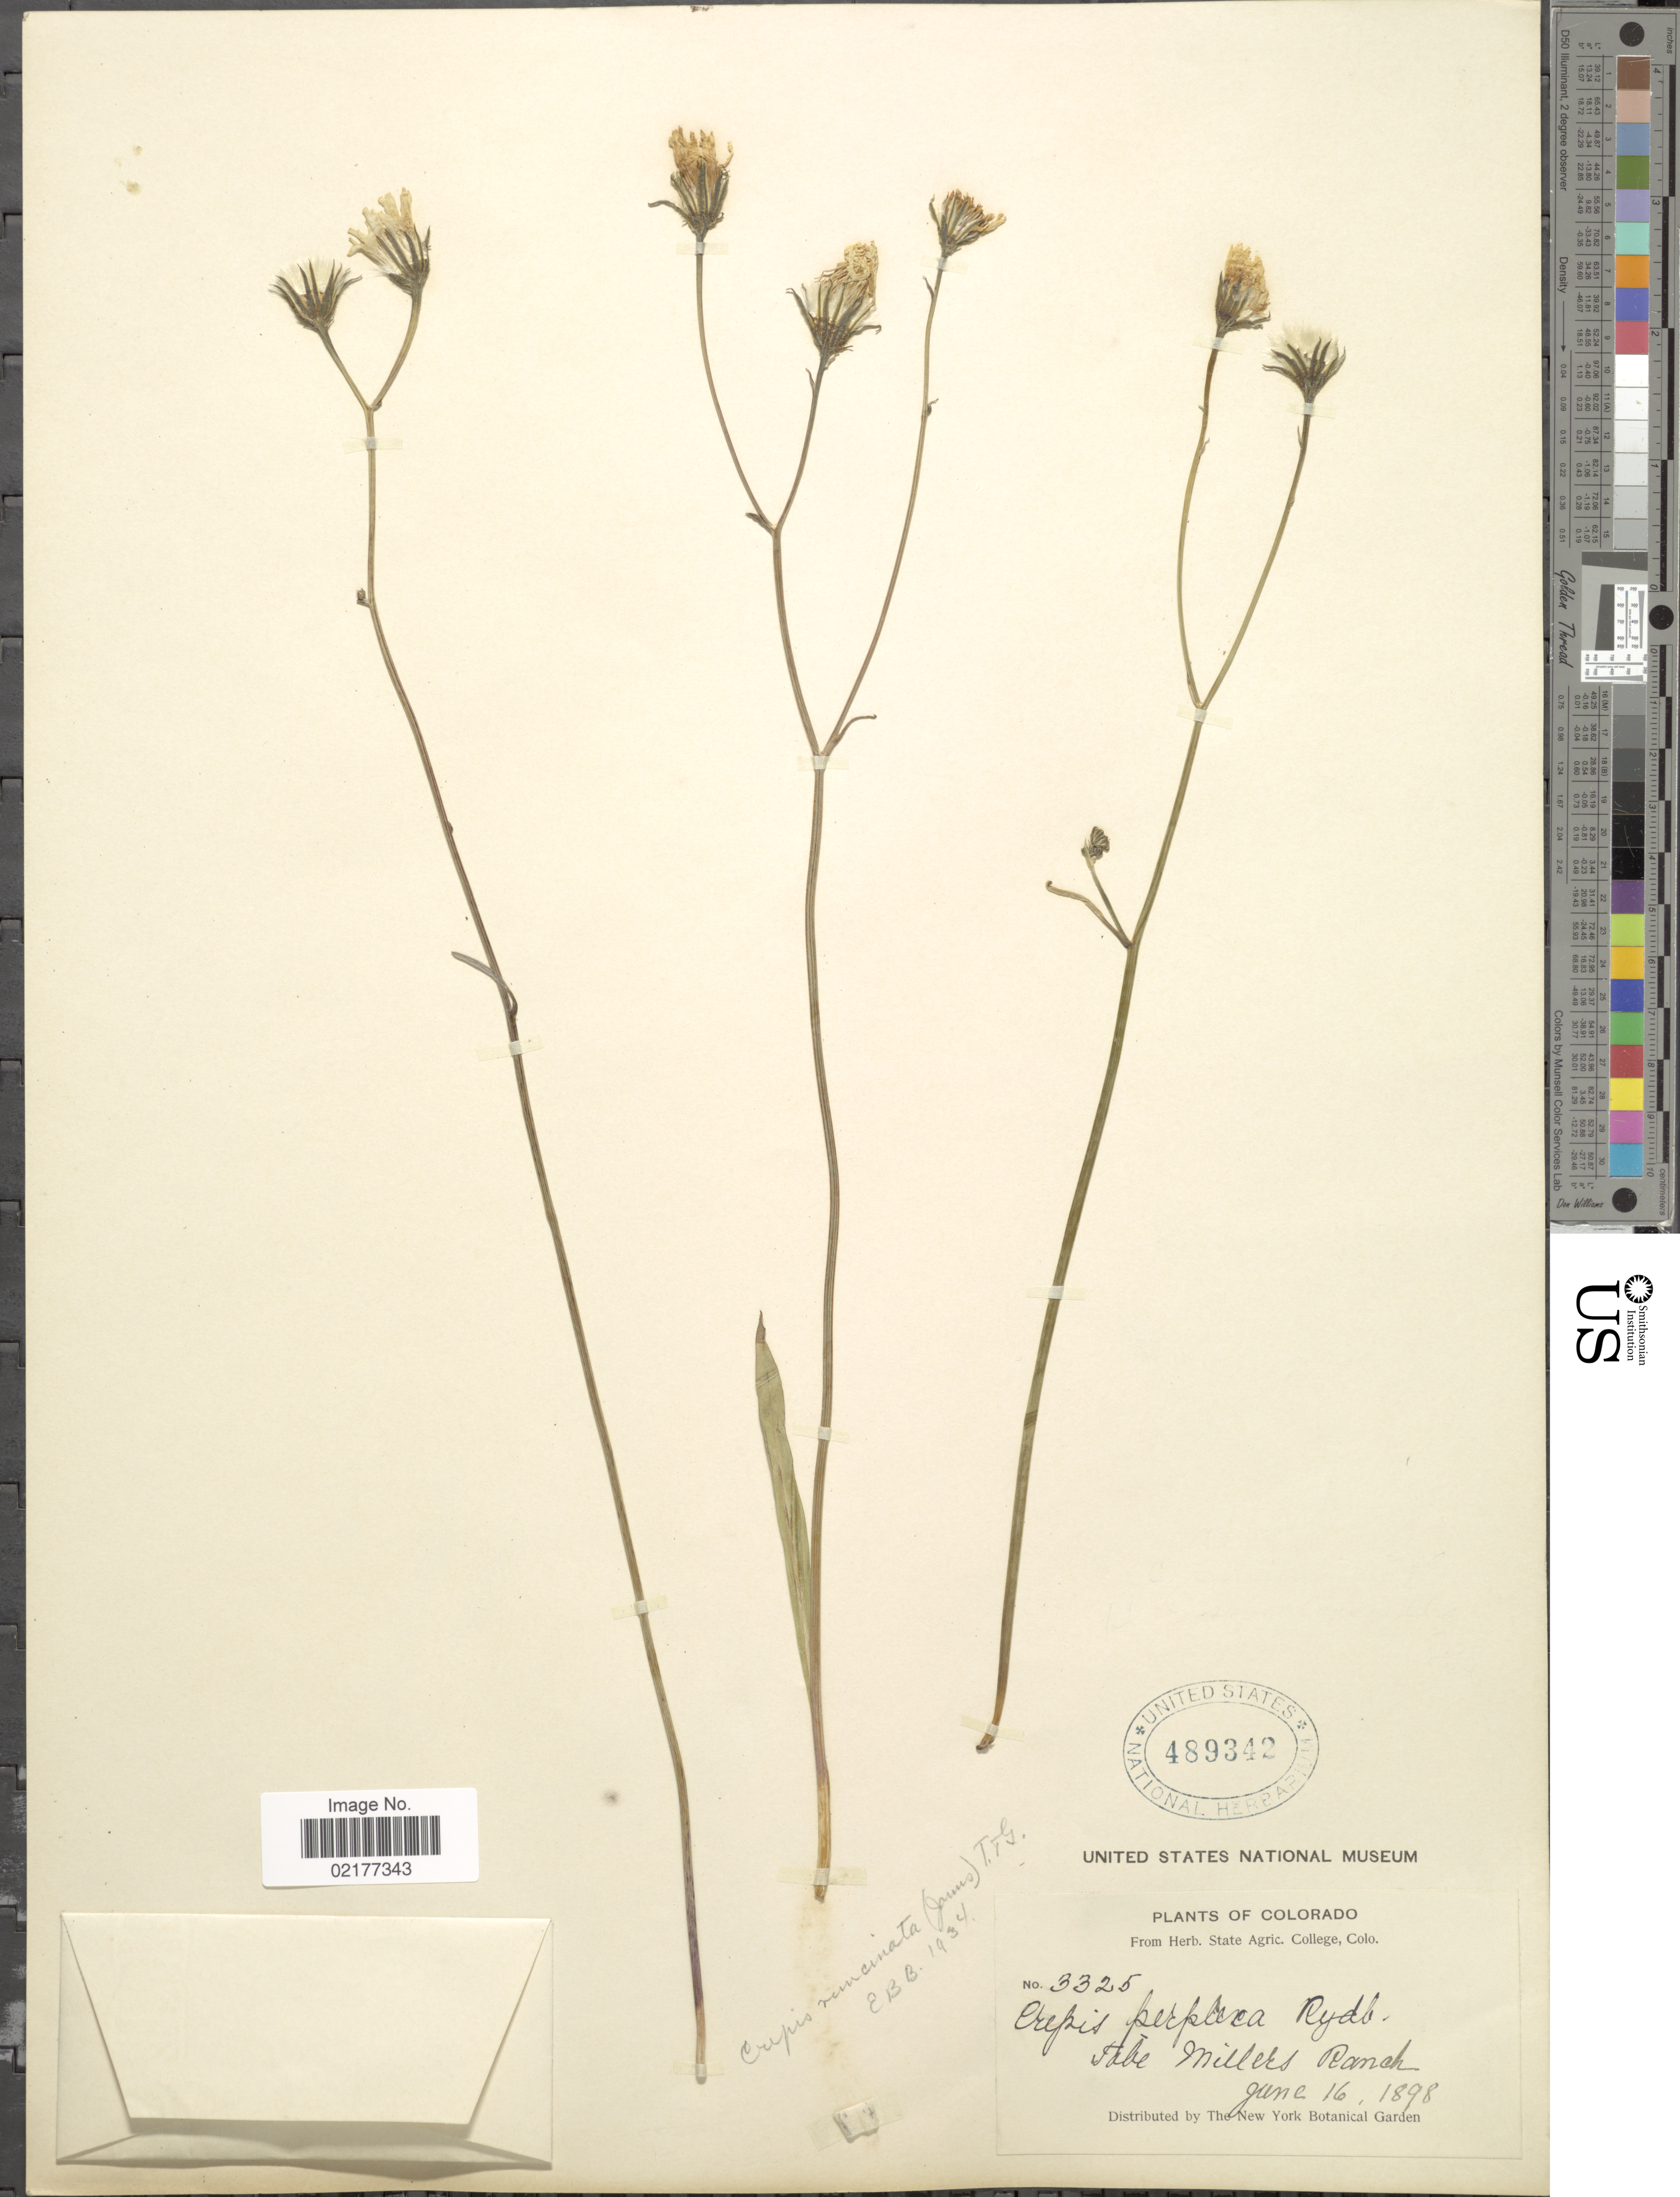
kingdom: Plantae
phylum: Tracheophyta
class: Magnoliopsida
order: Asterales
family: Asteraceae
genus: Crepis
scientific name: Crepis runcinata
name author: Torr. & A. Gray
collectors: ex herb. State Agric. College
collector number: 3325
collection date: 1898-06-16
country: United States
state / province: Colorado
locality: Tabe Millers Ranch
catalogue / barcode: US 489342